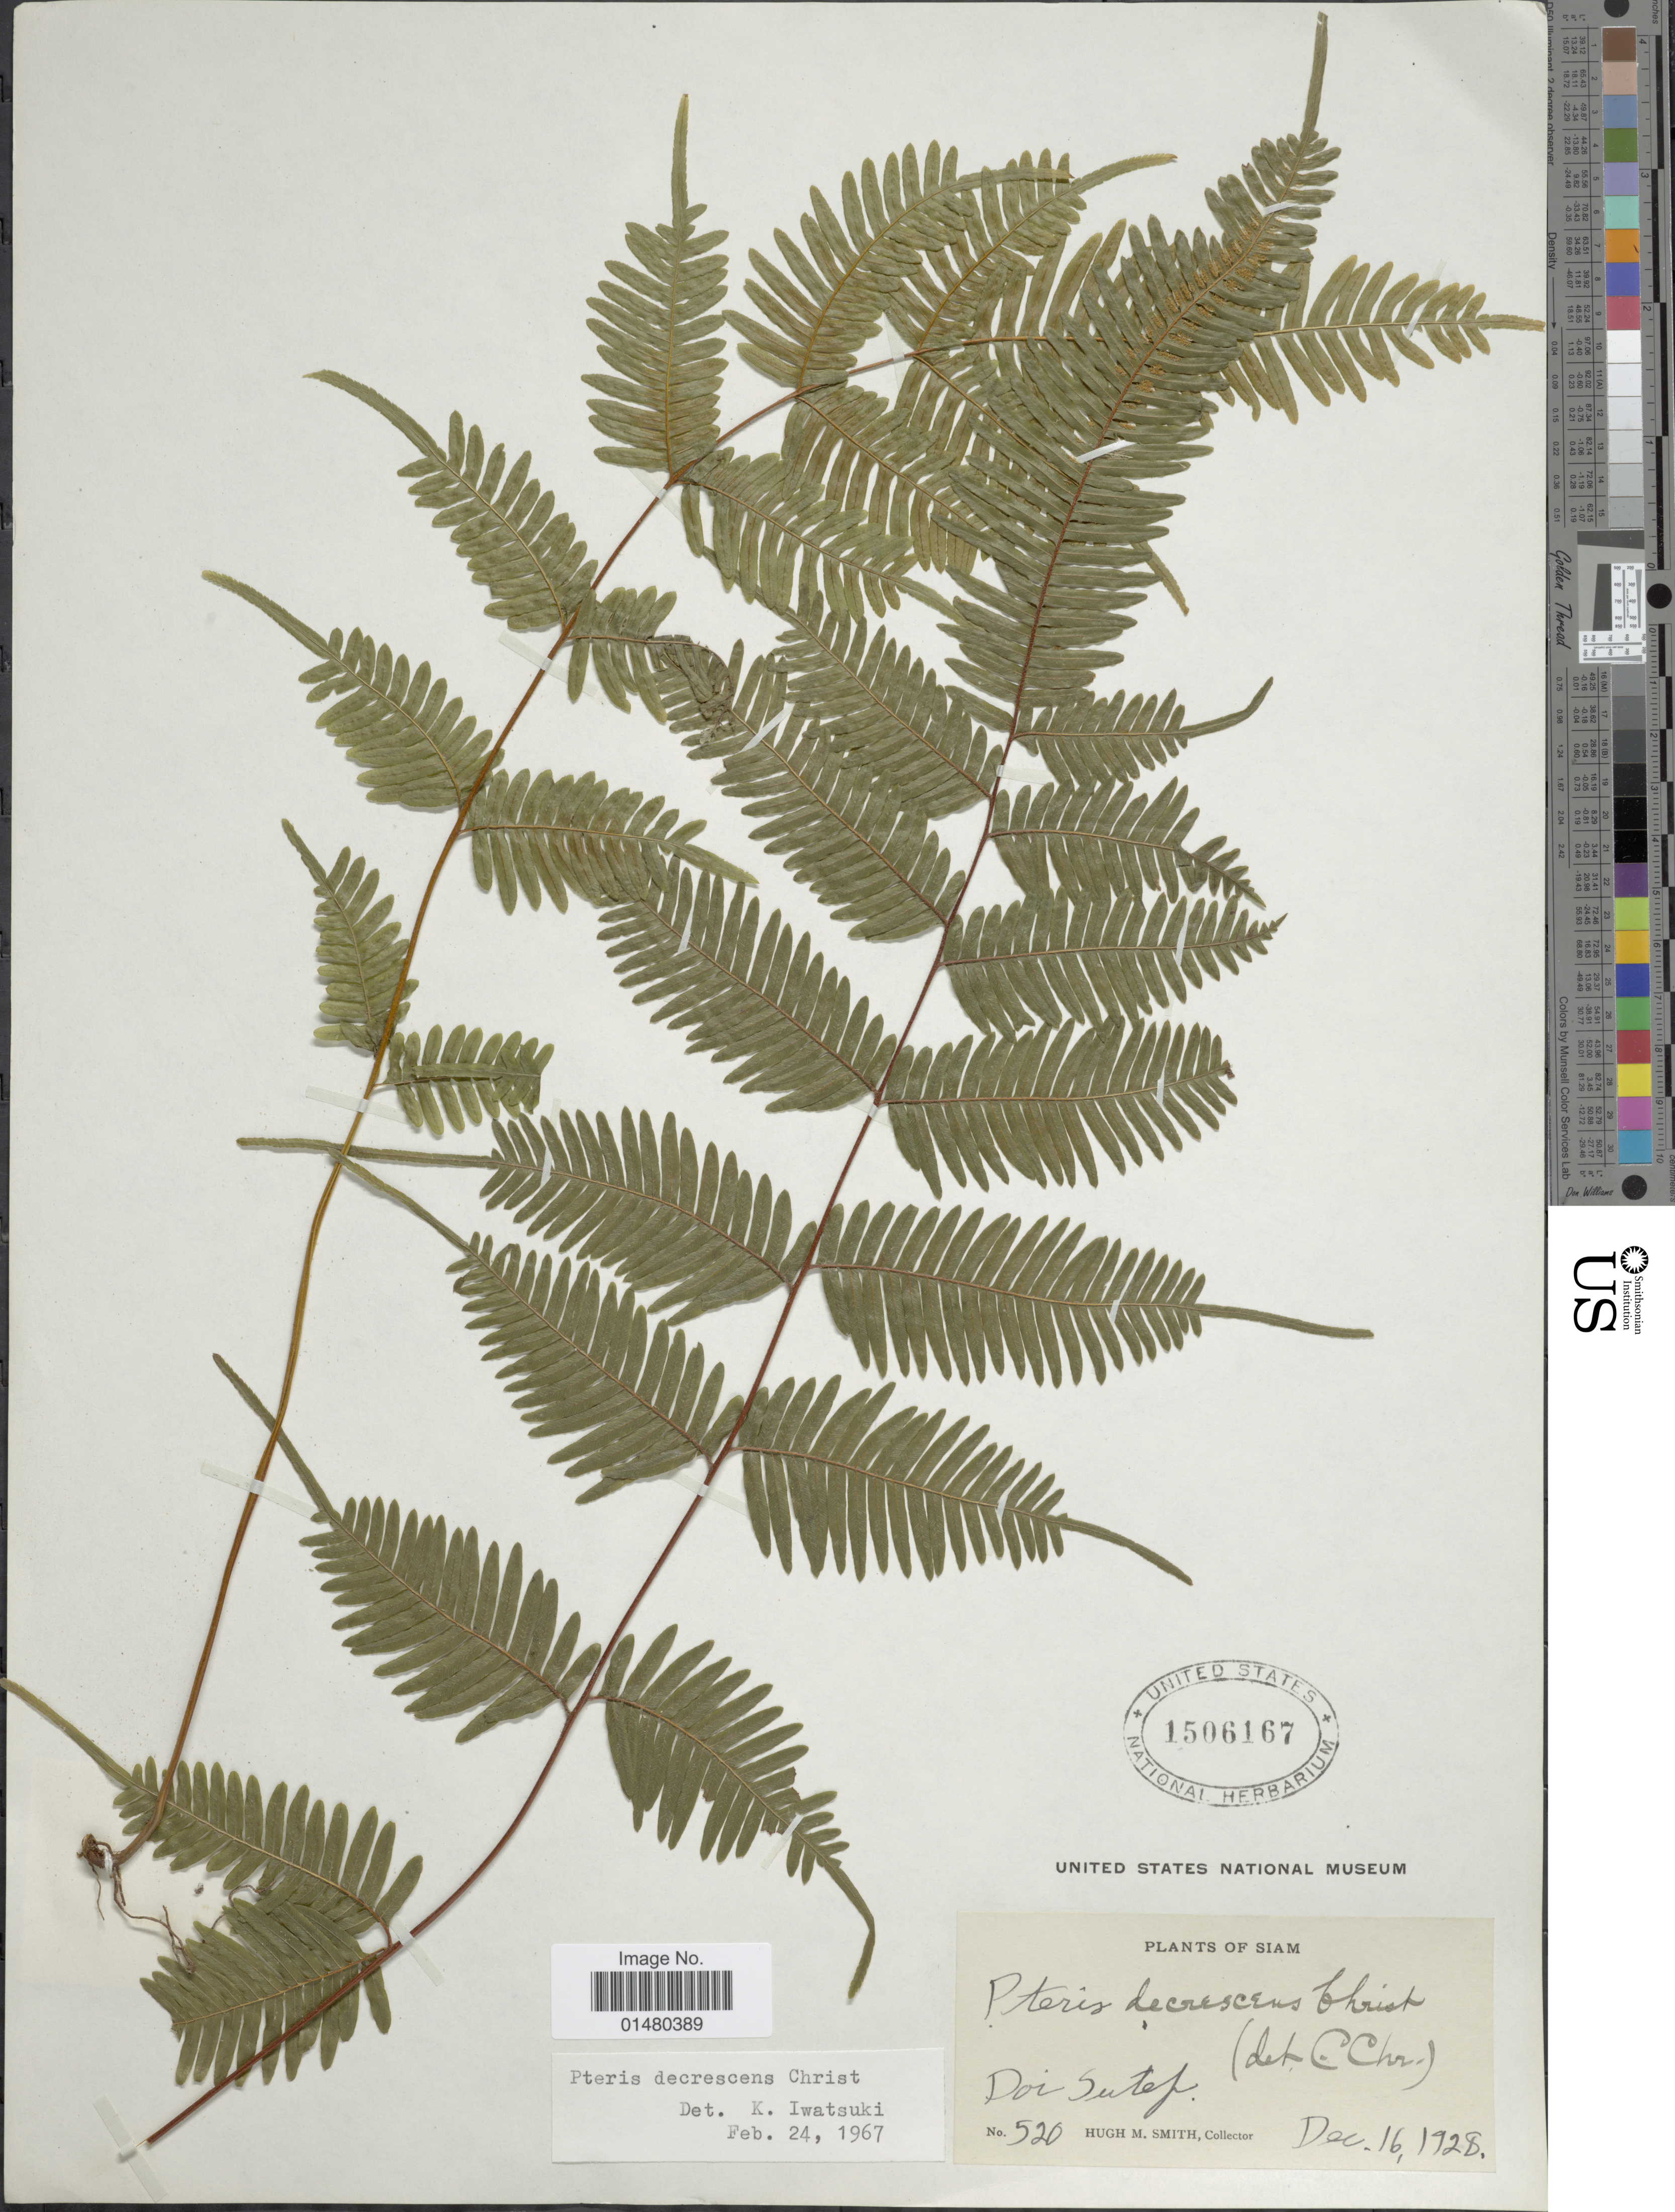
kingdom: Plantae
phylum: Tracheophyta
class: Polypodiopsida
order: Polypodiales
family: Pteridaceae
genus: Pteris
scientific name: Pteris decrescens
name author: Christ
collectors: H. M. Smith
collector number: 520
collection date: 1928-12-16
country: Thailand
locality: Siam, Doi Sutep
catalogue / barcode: US 1506167